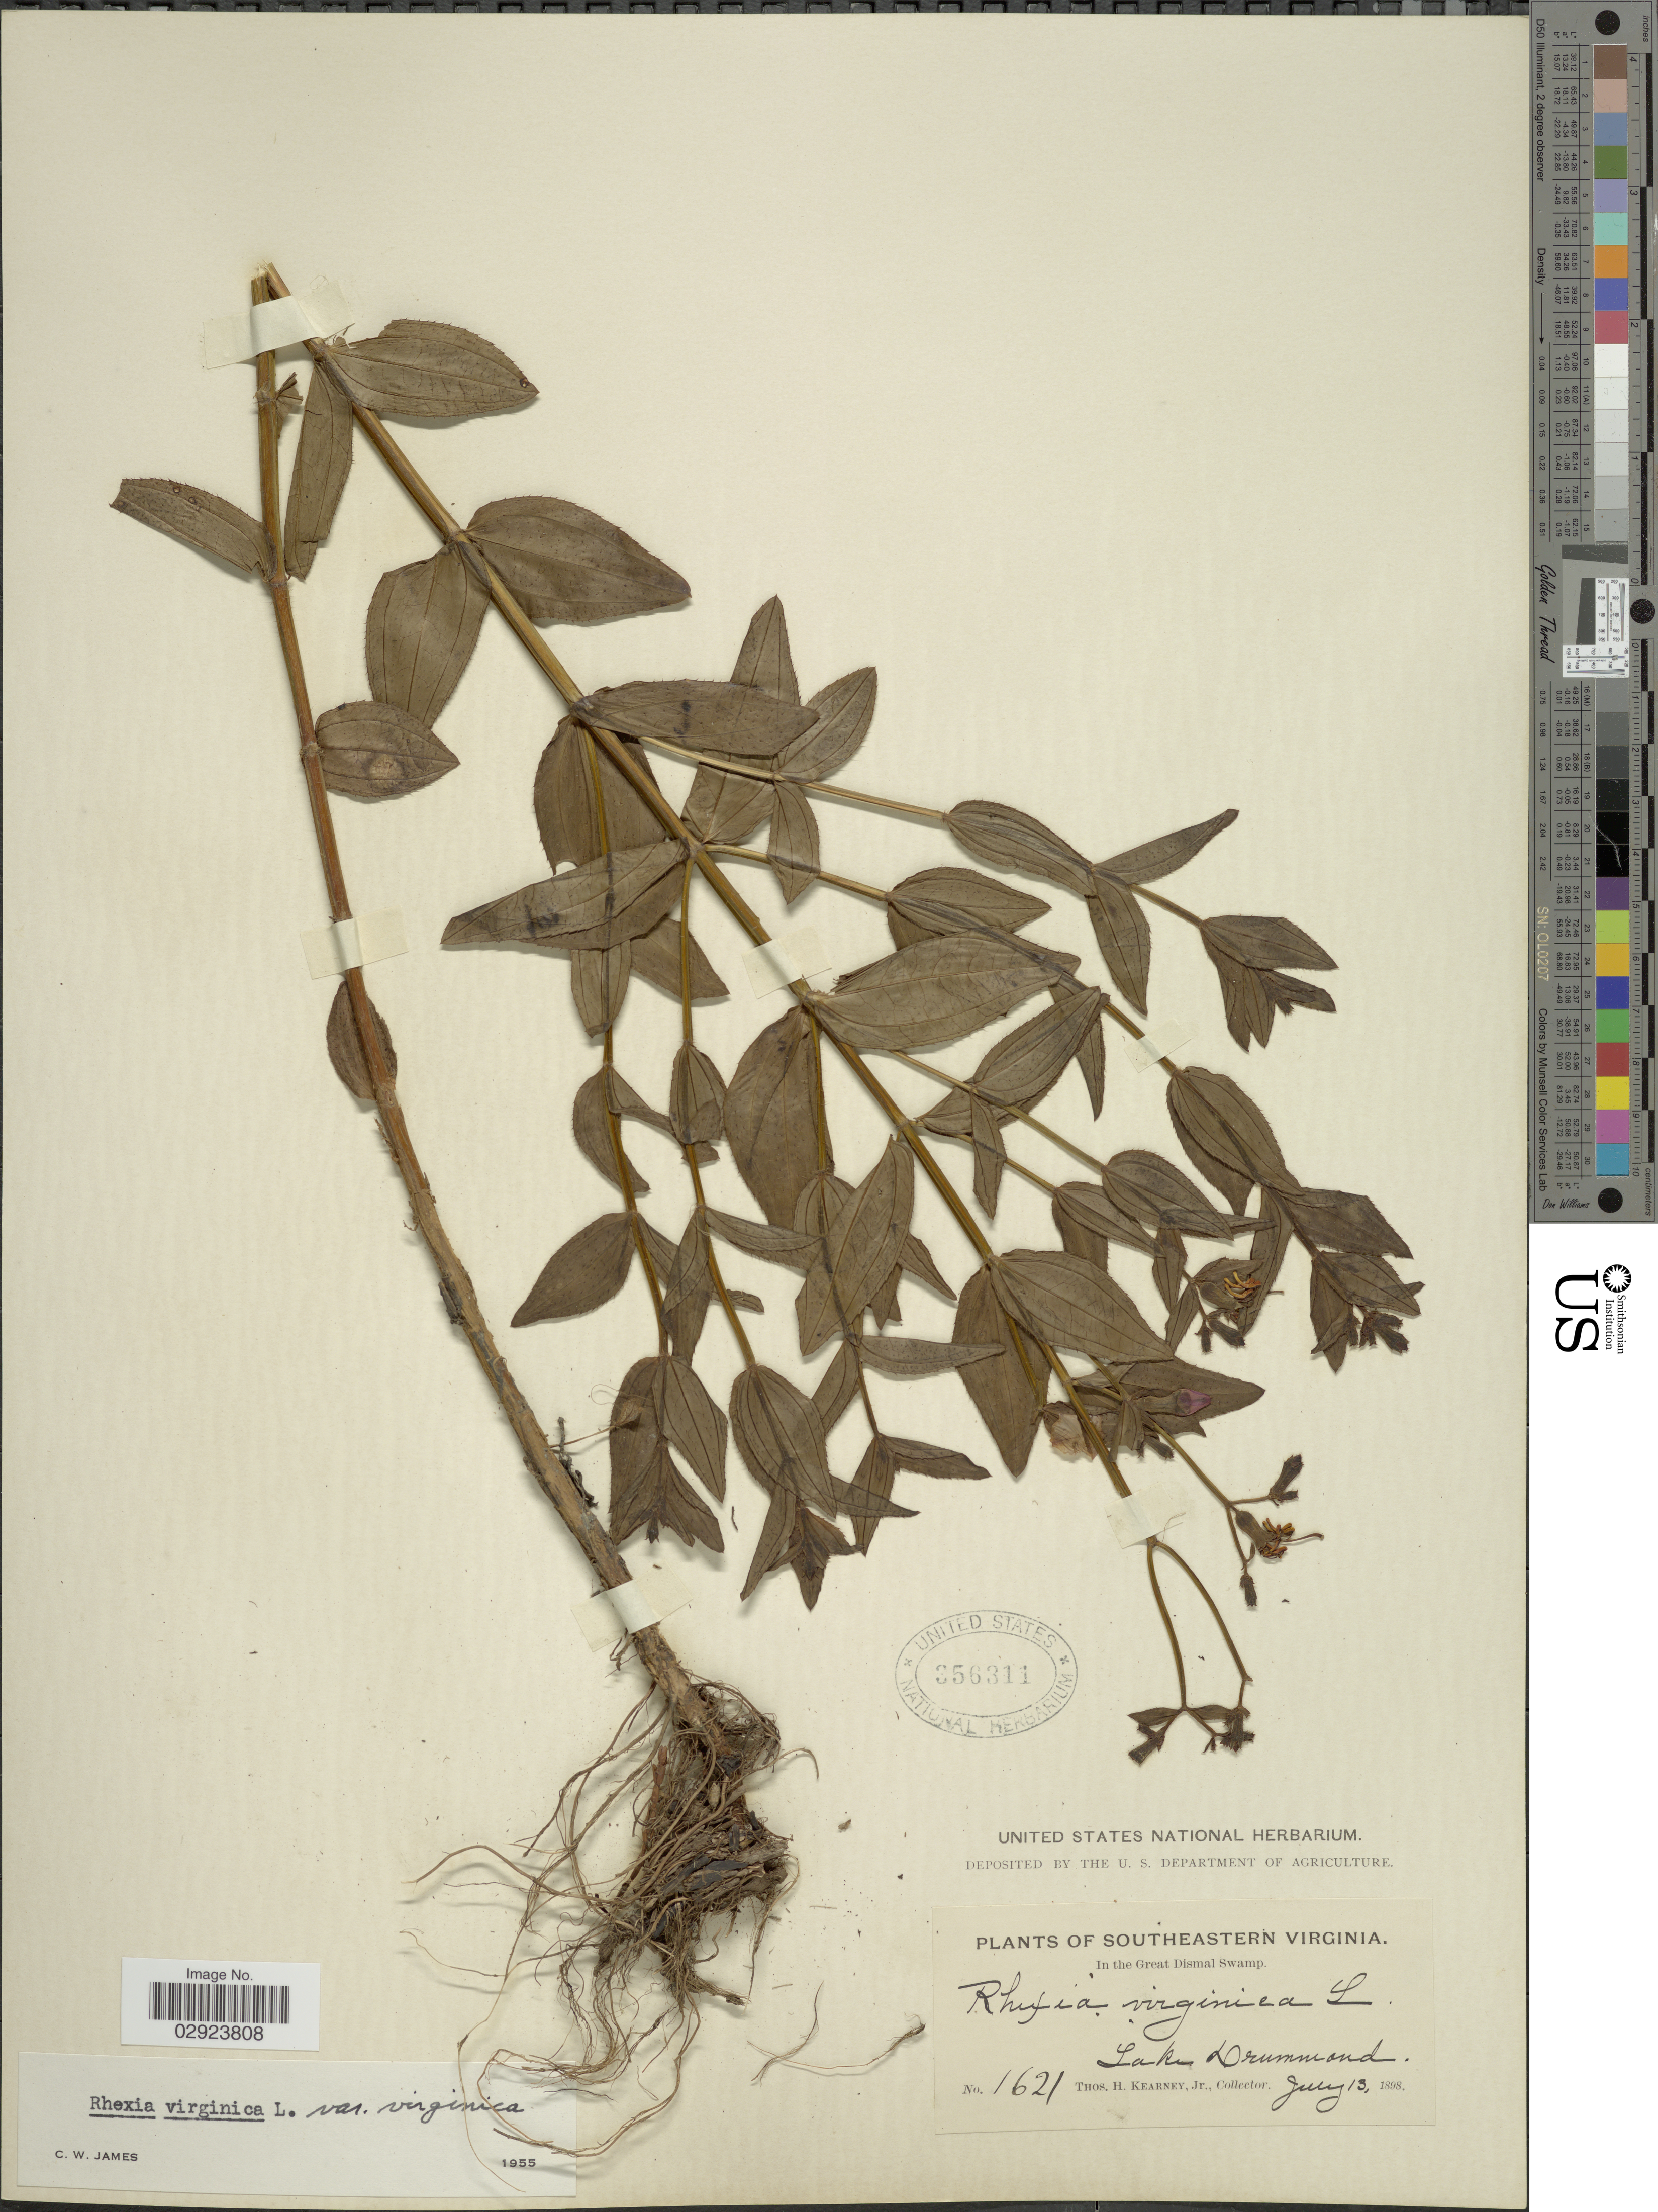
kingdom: Plantae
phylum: Tracheophyta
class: Magnoliopsida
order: Myrtales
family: Melastomataceae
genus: Rhexia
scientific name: Rhexia virginica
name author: L.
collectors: T. H. Kearney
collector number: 1621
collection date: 1898-07-13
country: United States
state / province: Virginia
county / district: City of Chesapeake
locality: Southeastern Virginia. In the Great Dismal Swamp. Lake Drummond.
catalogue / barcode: US 356311